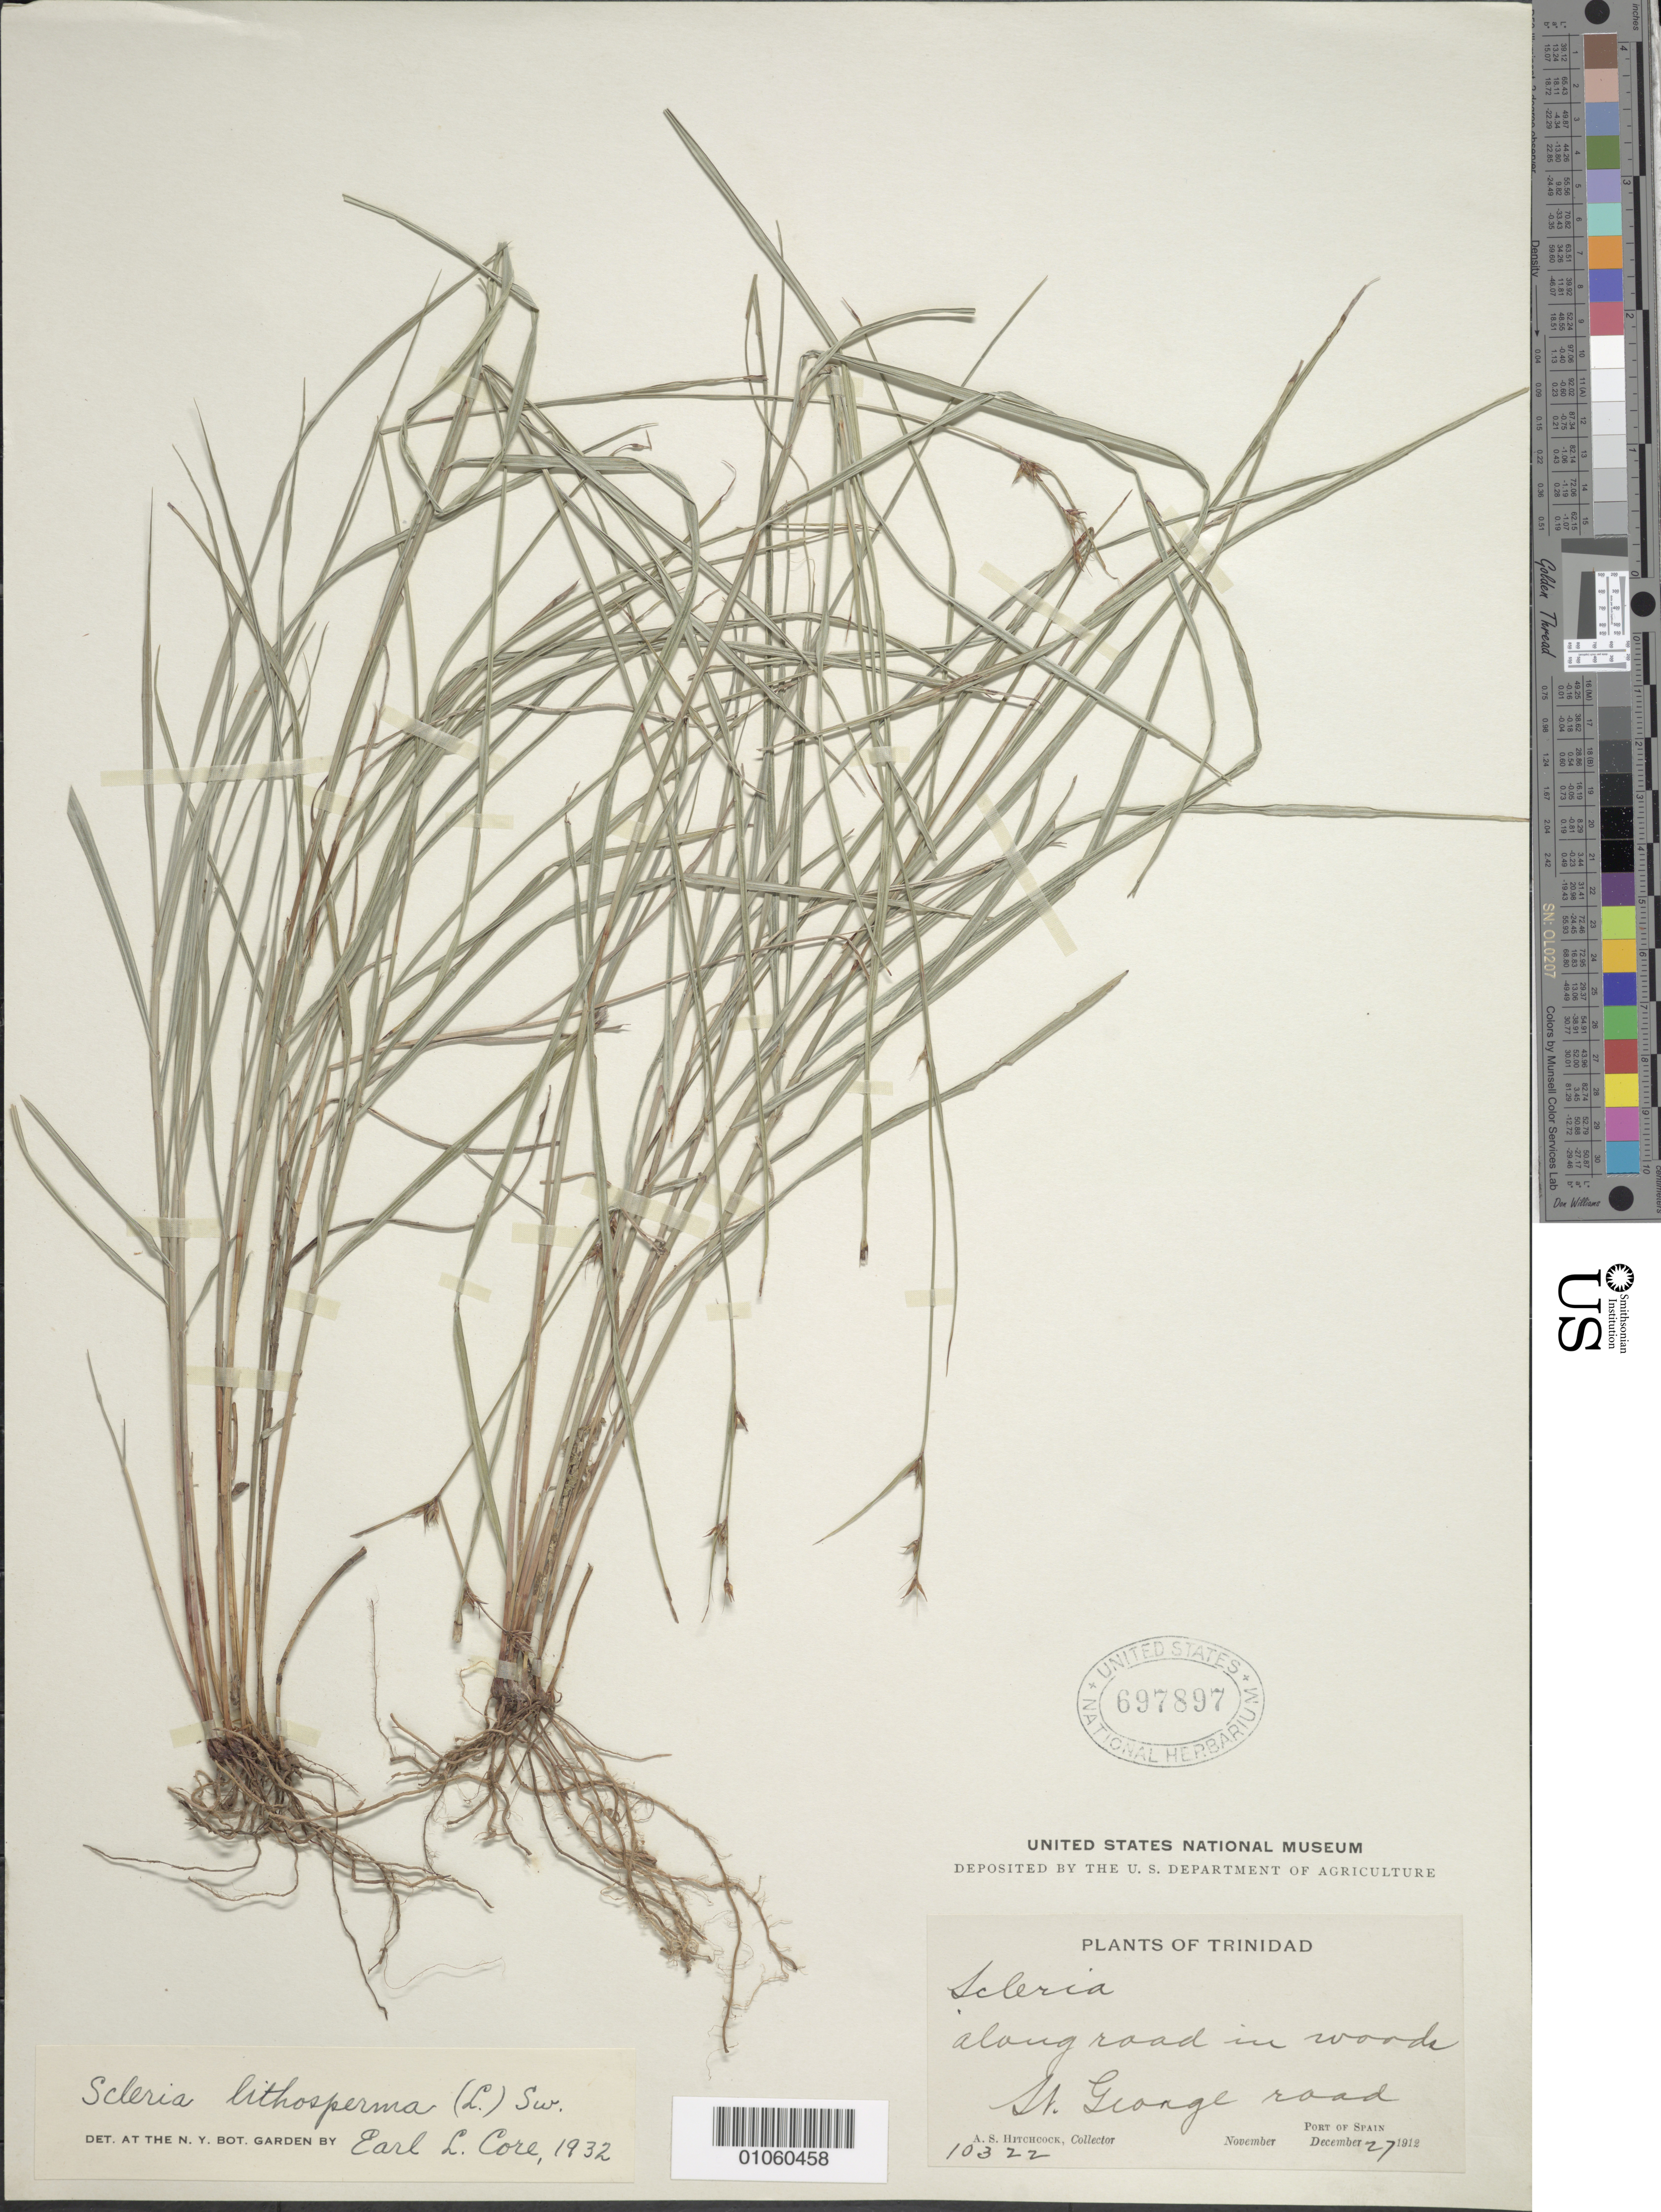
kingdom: Plantae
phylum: Tracheophyta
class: Liliopsida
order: Poales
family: Cyperaceae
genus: Scleria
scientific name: Scleria lithosperma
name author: (L.) Sw.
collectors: A. S. Hitchcock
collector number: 10322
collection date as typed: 27 Dec 1912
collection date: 1912-12-27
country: Trinidad and Tobago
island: Trinidad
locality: Port of Spain, St. George road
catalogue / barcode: US 697897